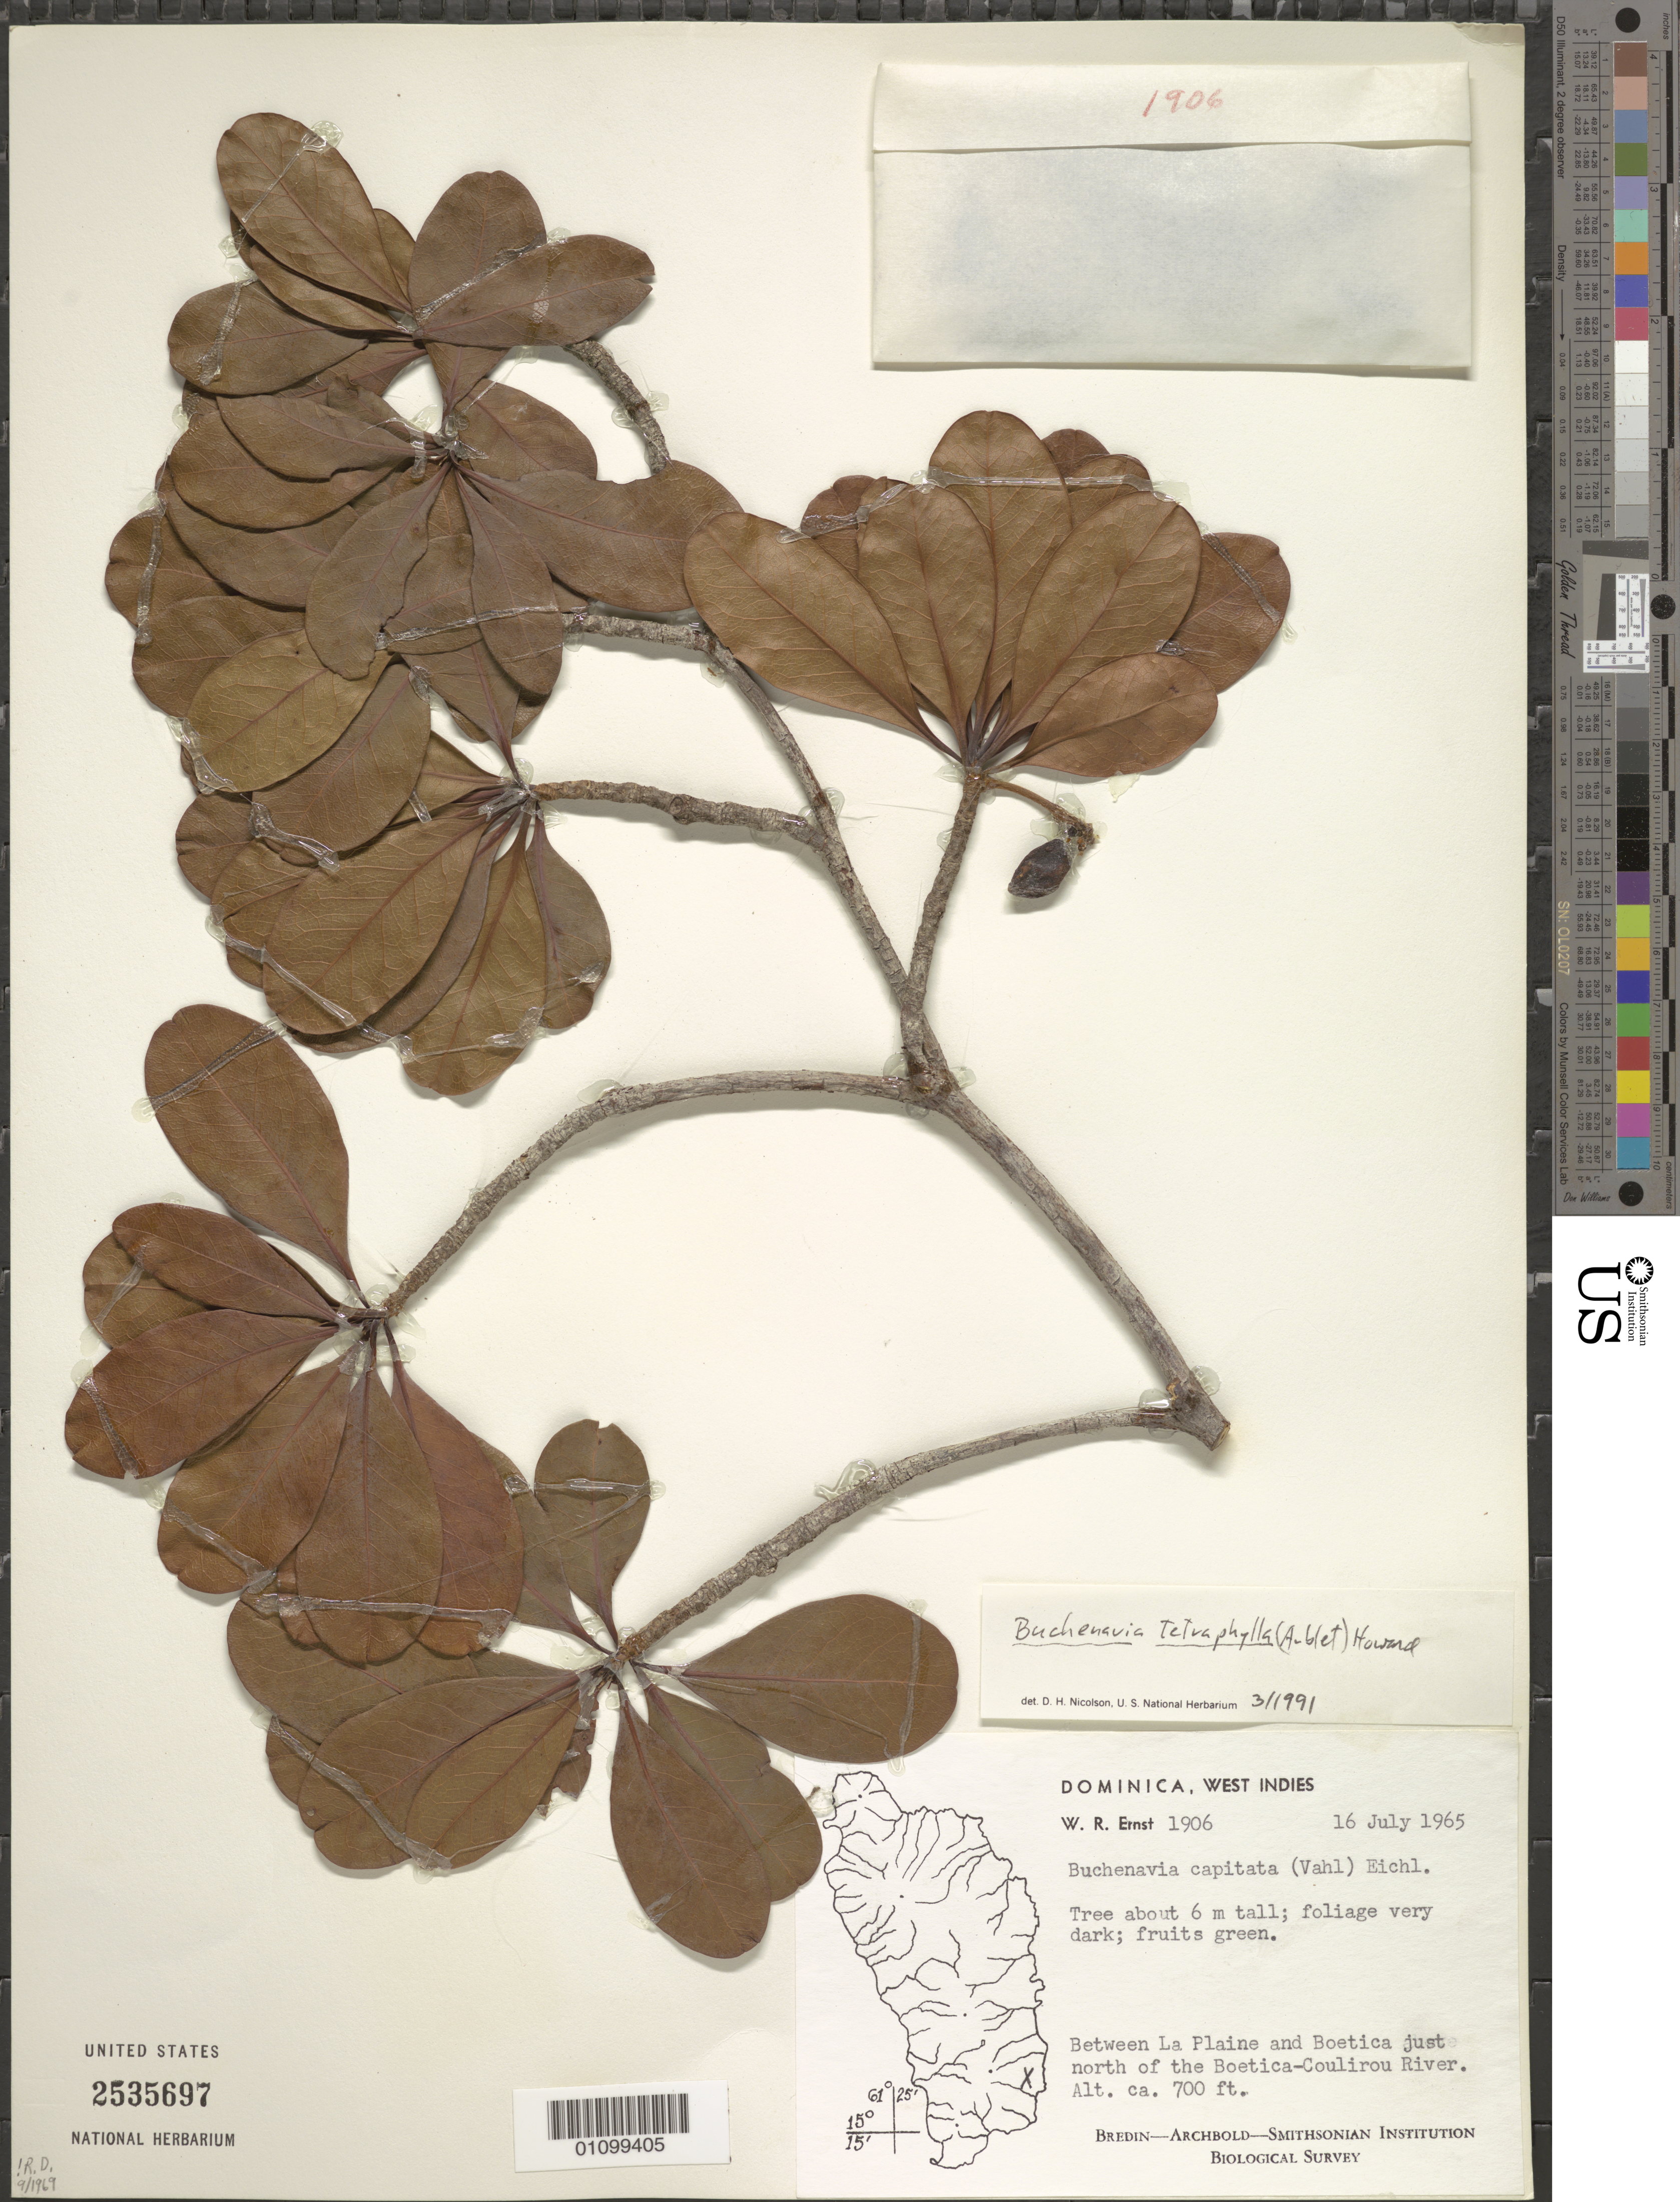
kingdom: Plantae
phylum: Tracheophyta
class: Magnoliopsida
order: Myrtales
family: Combretaceae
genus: Terminalia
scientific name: Terminalia tetraphylla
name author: (Aubl.) Gere & Boatwr.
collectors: W. R. Ernst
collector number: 1906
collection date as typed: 16 Jul 1965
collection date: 1965-07-16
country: Dominica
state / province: St. Patrick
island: Dominica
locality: Between La Plaine and Boetica just N of the Boetica-Coulirou River.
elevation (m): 213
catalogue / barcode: US 2535697